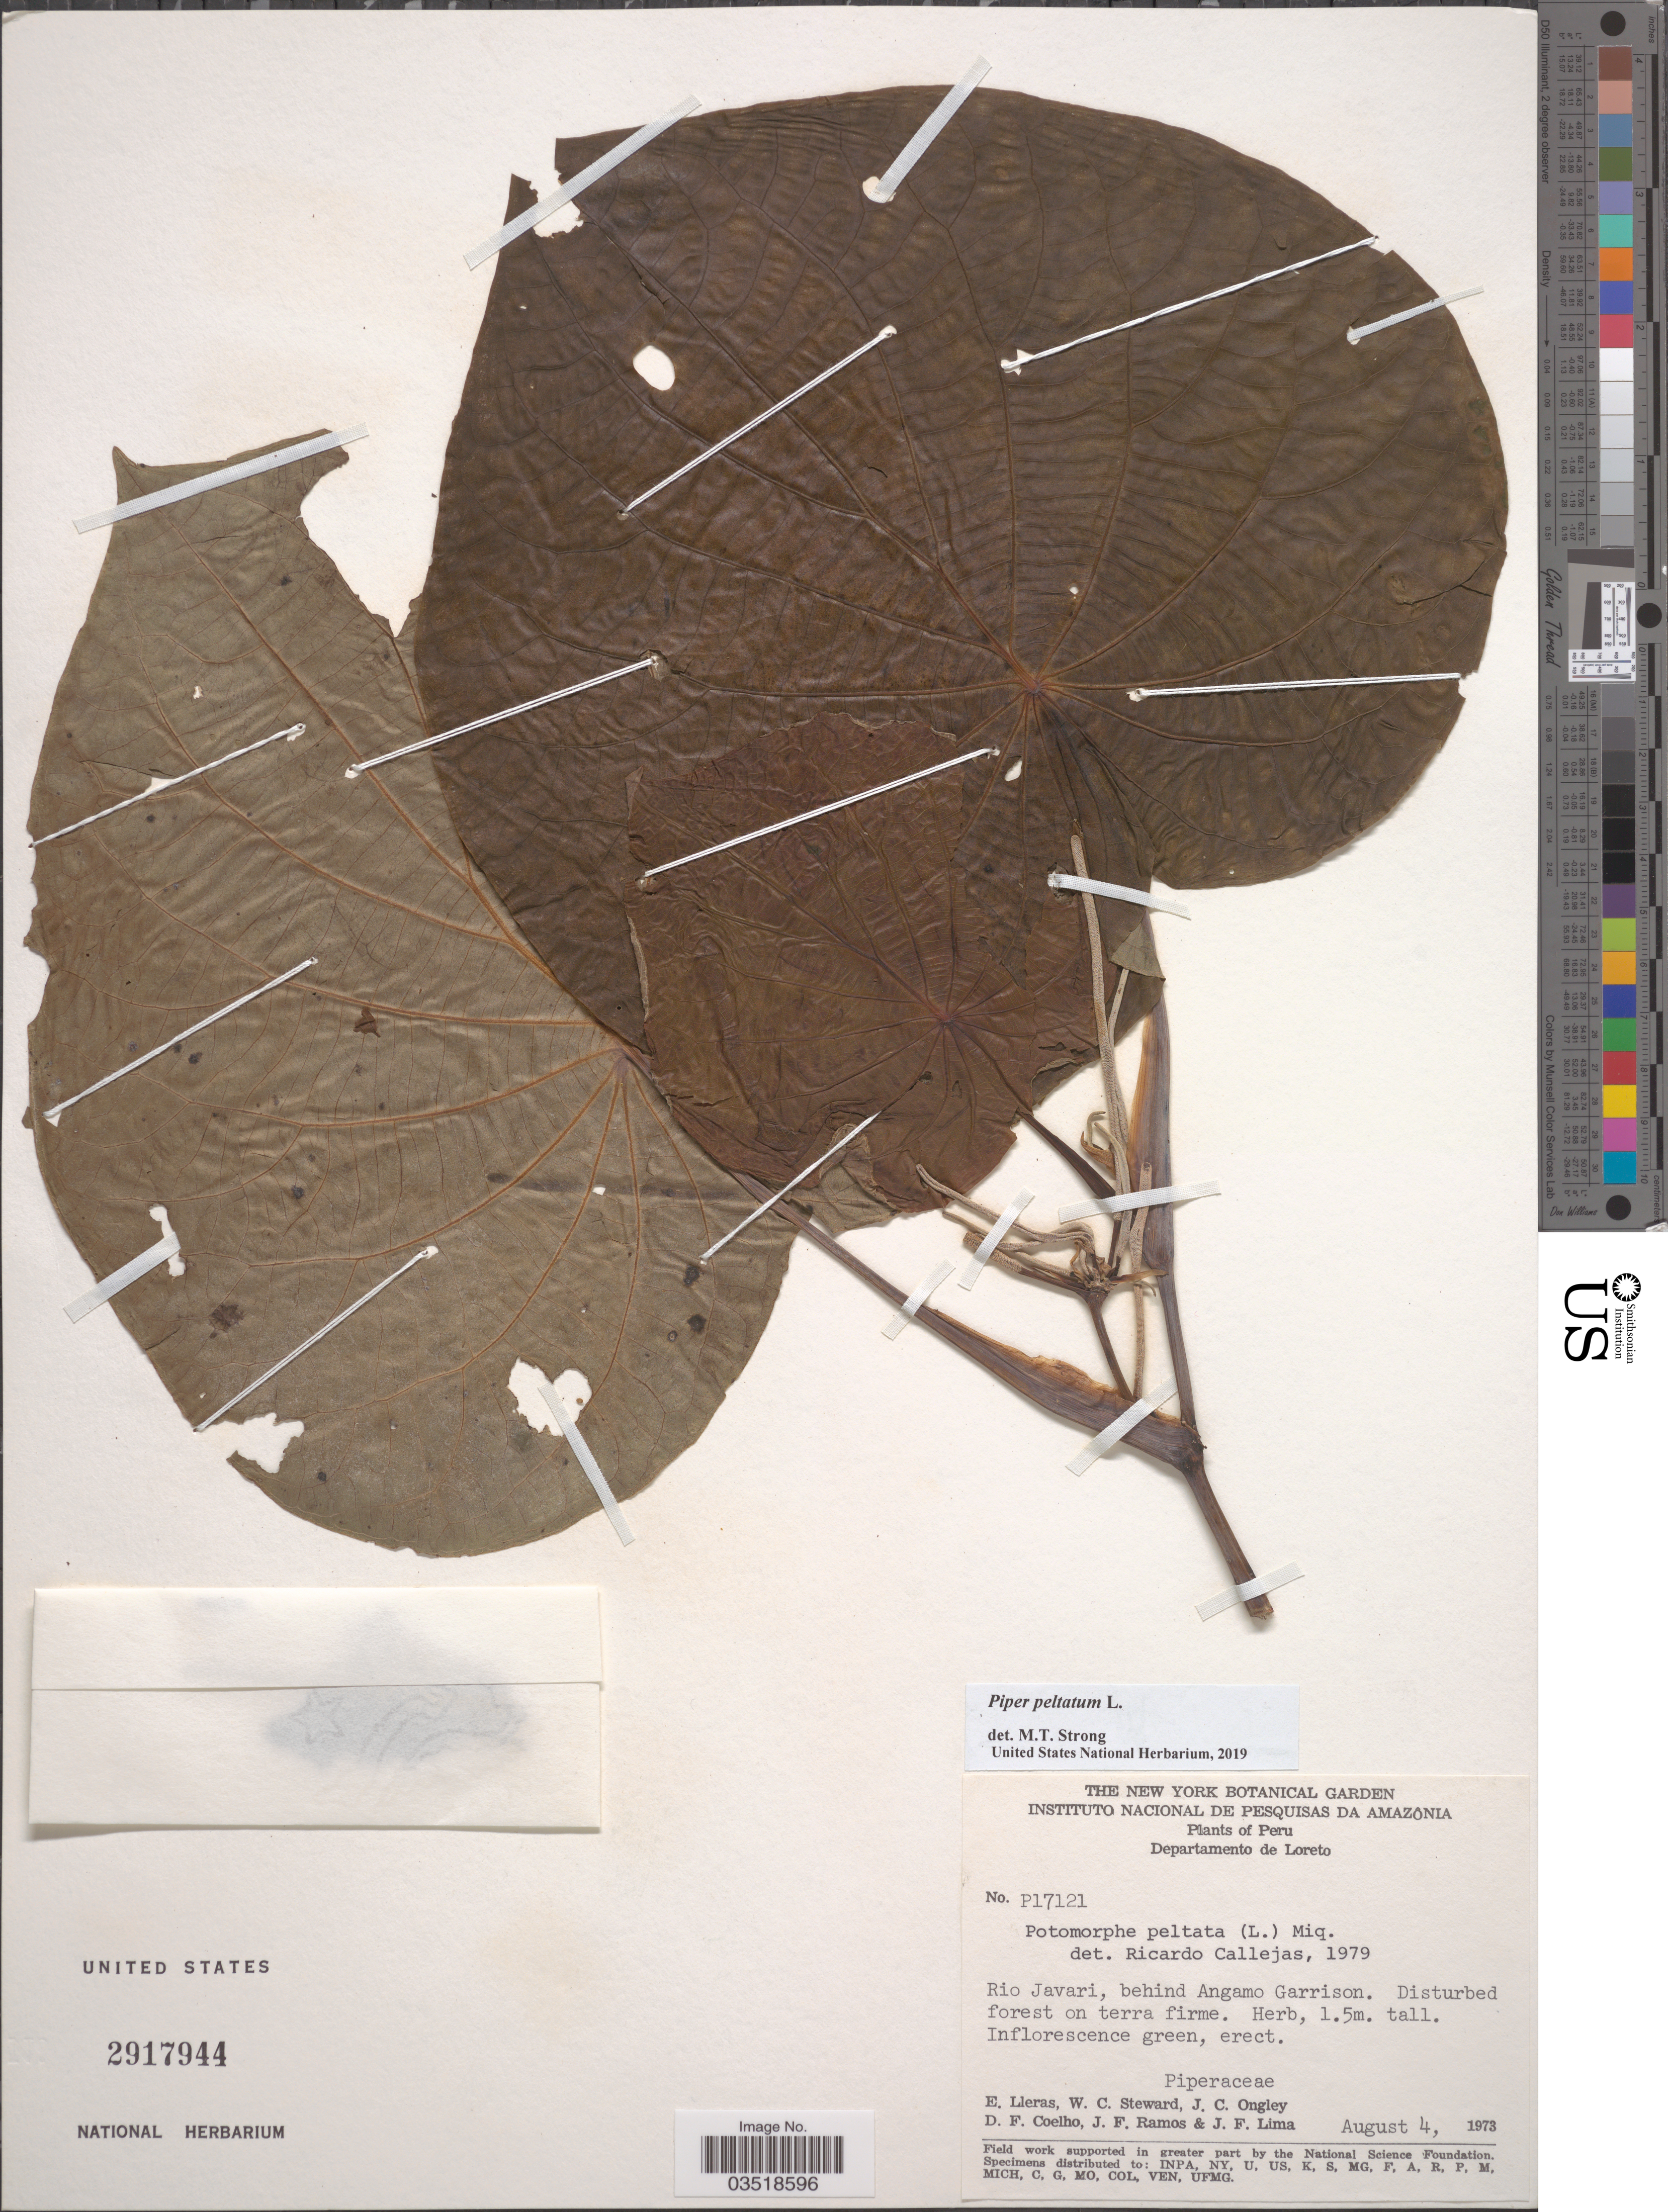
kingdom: Plantae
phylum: Tracheophyta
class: Magnoliopsida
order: Piperales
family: Piperaceae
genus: Piper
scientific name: Piper peltatum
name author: L.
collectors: E. Lieras, W. C. Steward, J. C. Ongley, D. F. Coêlho & et al.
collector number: P17121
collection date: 1973-08-04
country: Peru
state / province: Loreto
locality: Departamento de Loreto. Rio Javari, behind Angamo Garrison. Disturbed forest on terra firme.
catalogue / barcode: US 2917944